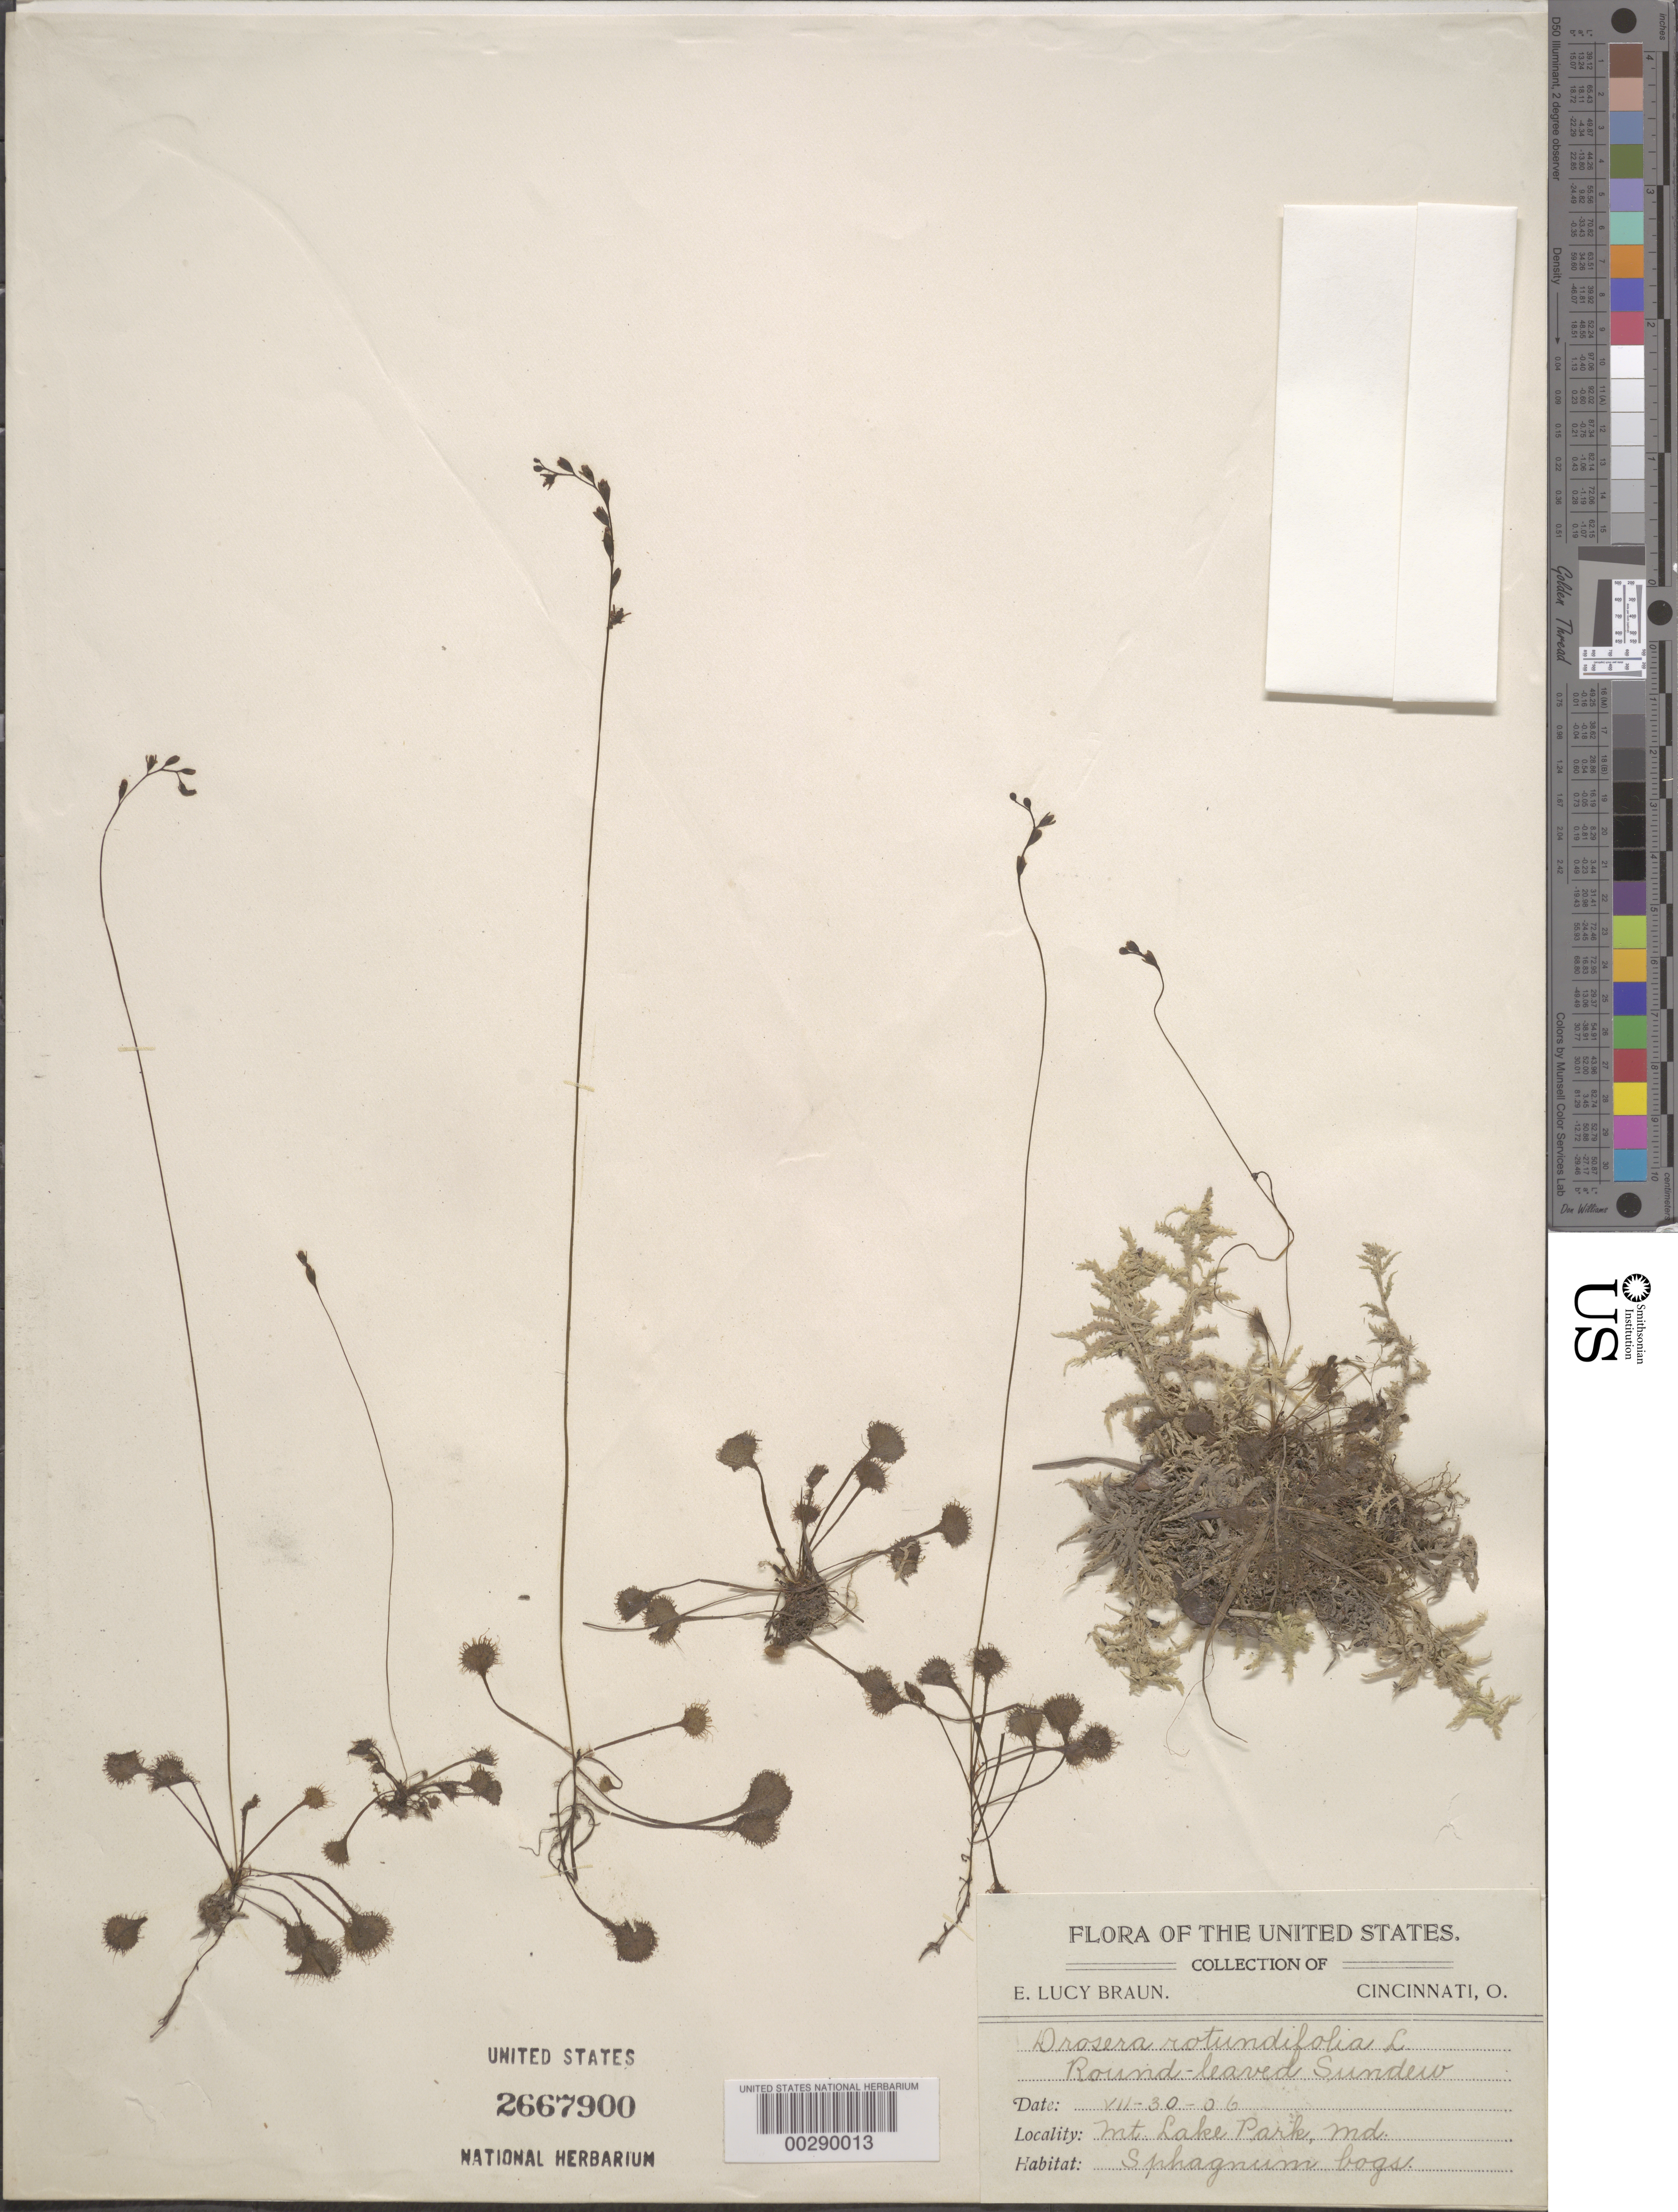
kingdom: Plantae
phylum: Tracheophyta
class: Magnoliopsida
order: Caryophyllales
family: Droseraceae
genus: Drosera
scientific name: Drosera rotundifolia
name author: L.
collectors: E. L. Braun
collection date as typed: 30 Jul 1906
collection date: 1906-07-30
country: United States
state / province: Maryland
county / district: Garrett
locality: Mt. lake park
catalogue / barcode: US 2667900